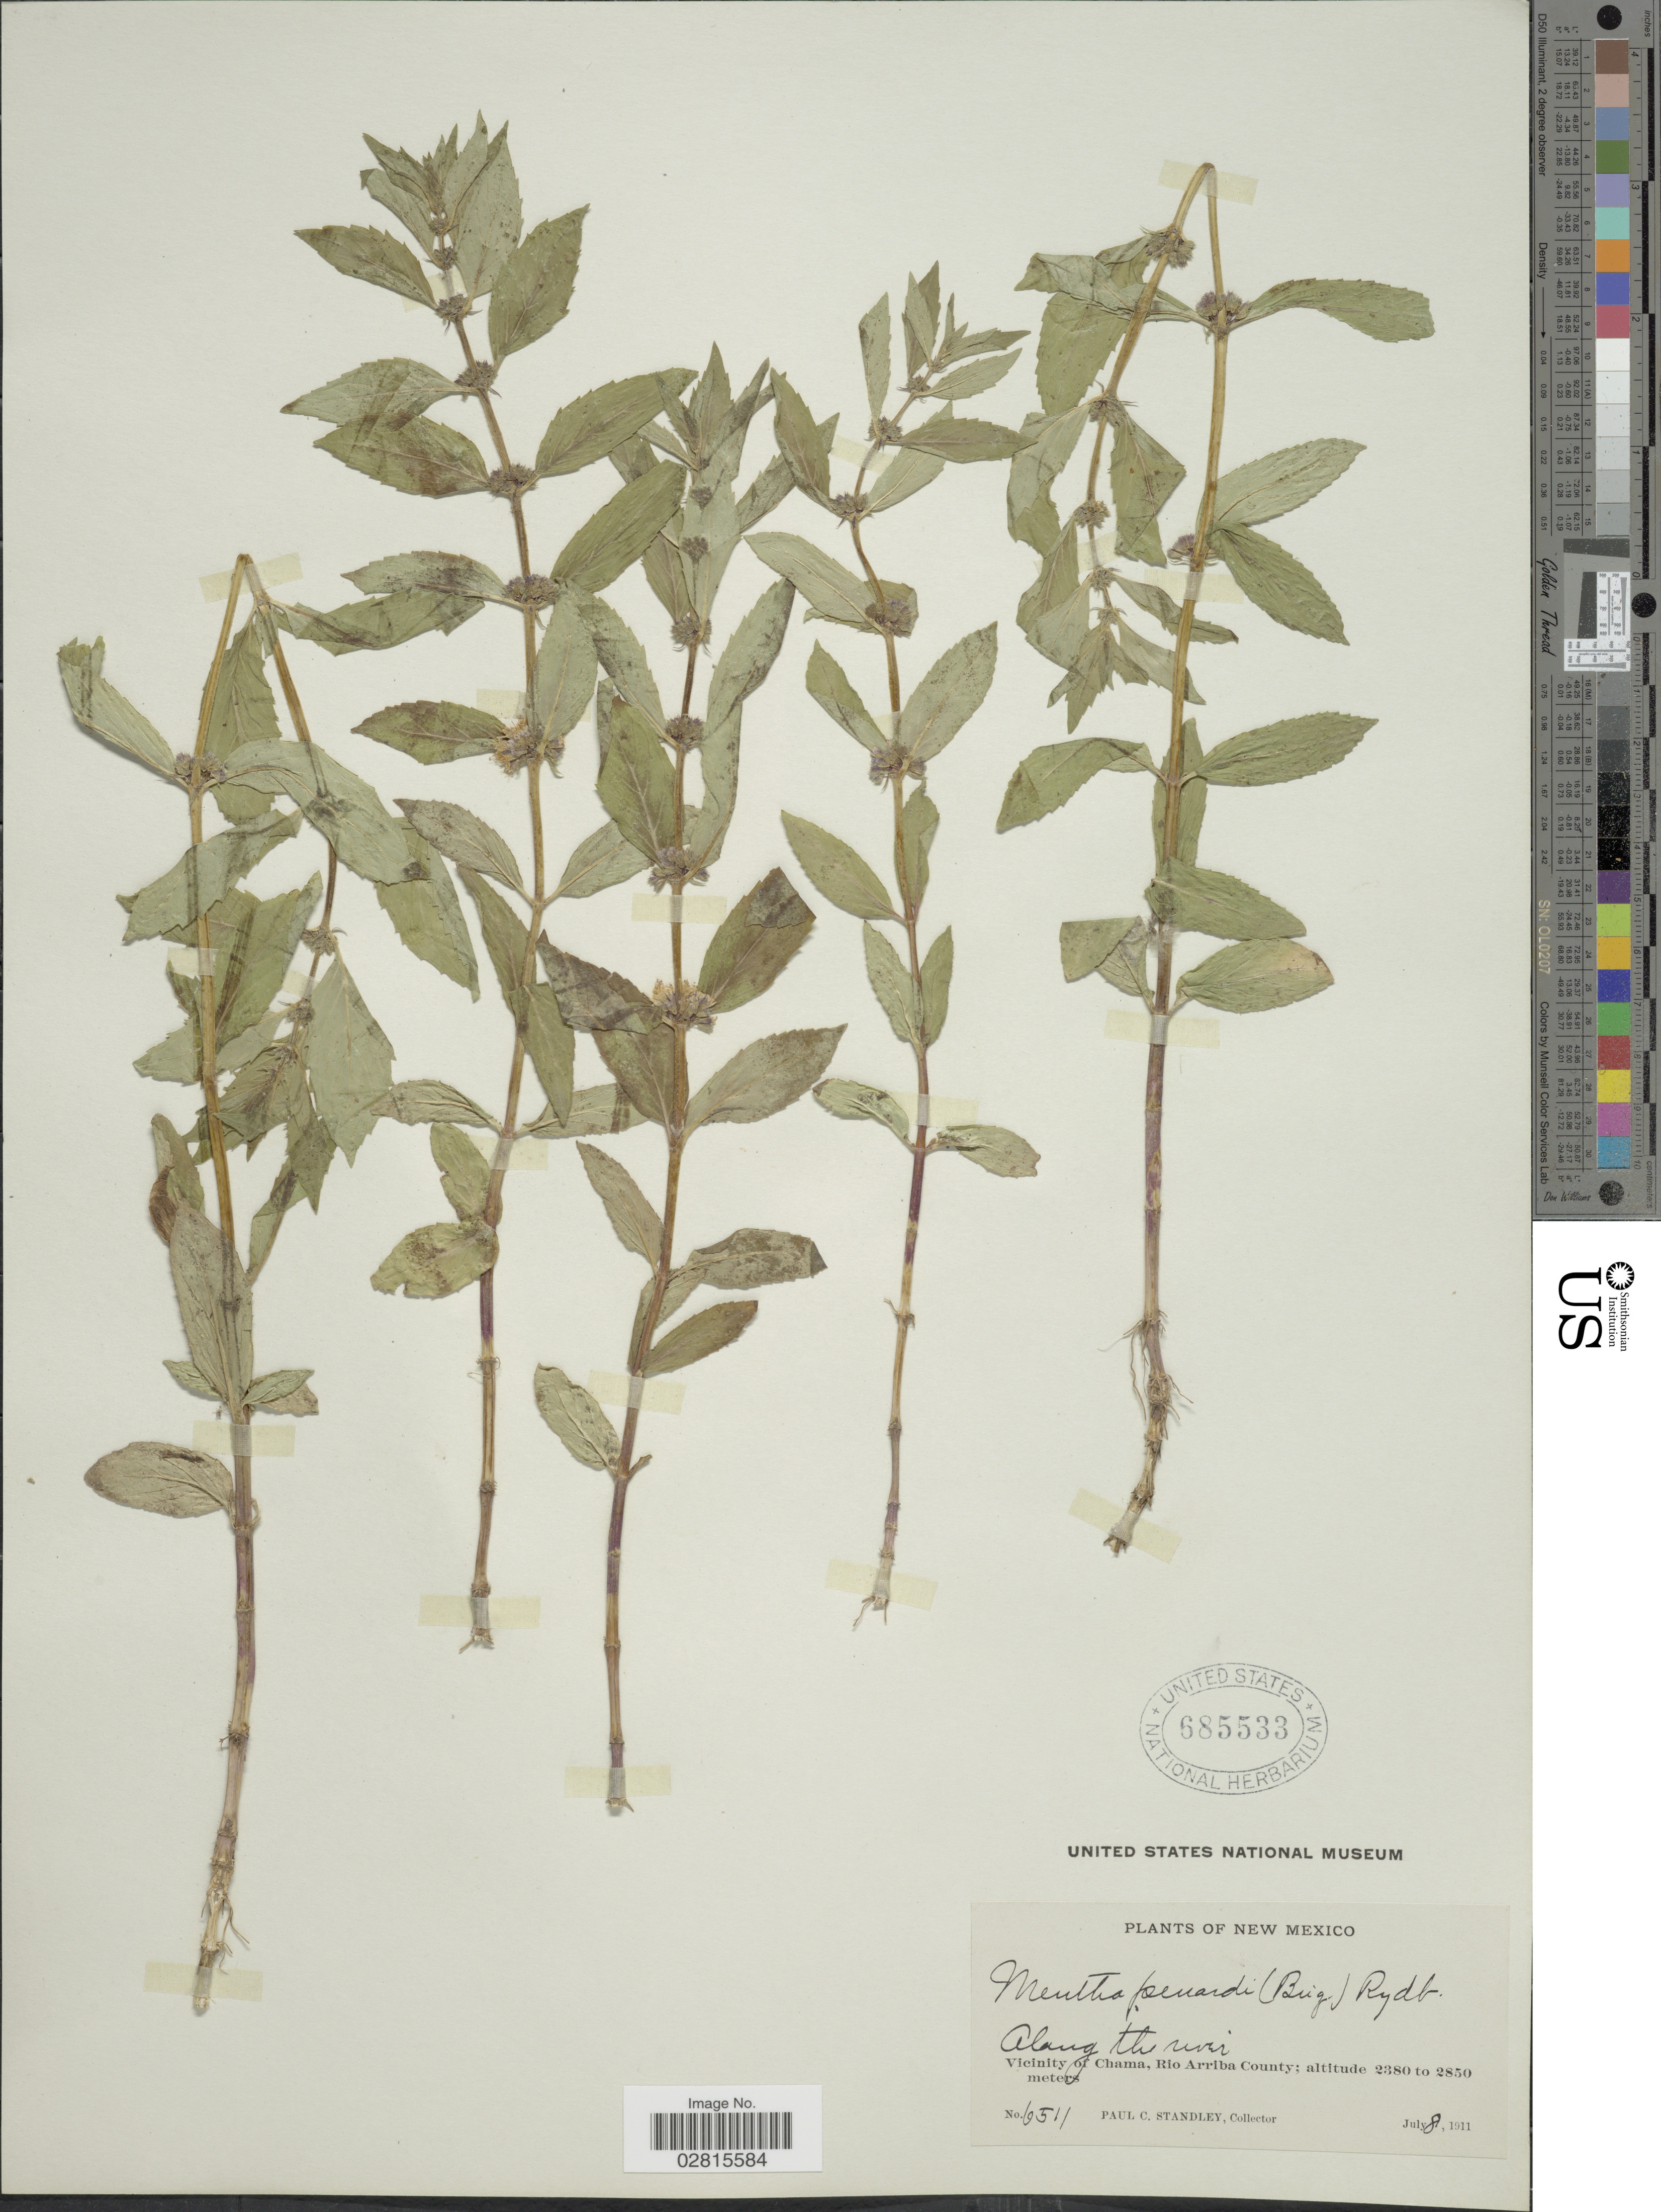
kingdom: Plantae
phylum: Tracheophyta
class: Magnoliopsida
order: Lamiales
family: Lamiaceae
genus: Mentha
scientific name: Mentha penardii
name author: (Briq.) Rydb.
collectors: P. C. Standley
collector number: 6511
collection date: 1911-07-08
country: United States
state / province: New Mexico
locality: Along the river, Vicinity of Chama, Rio Arriba County.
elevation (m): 2380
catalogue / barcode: US 685533